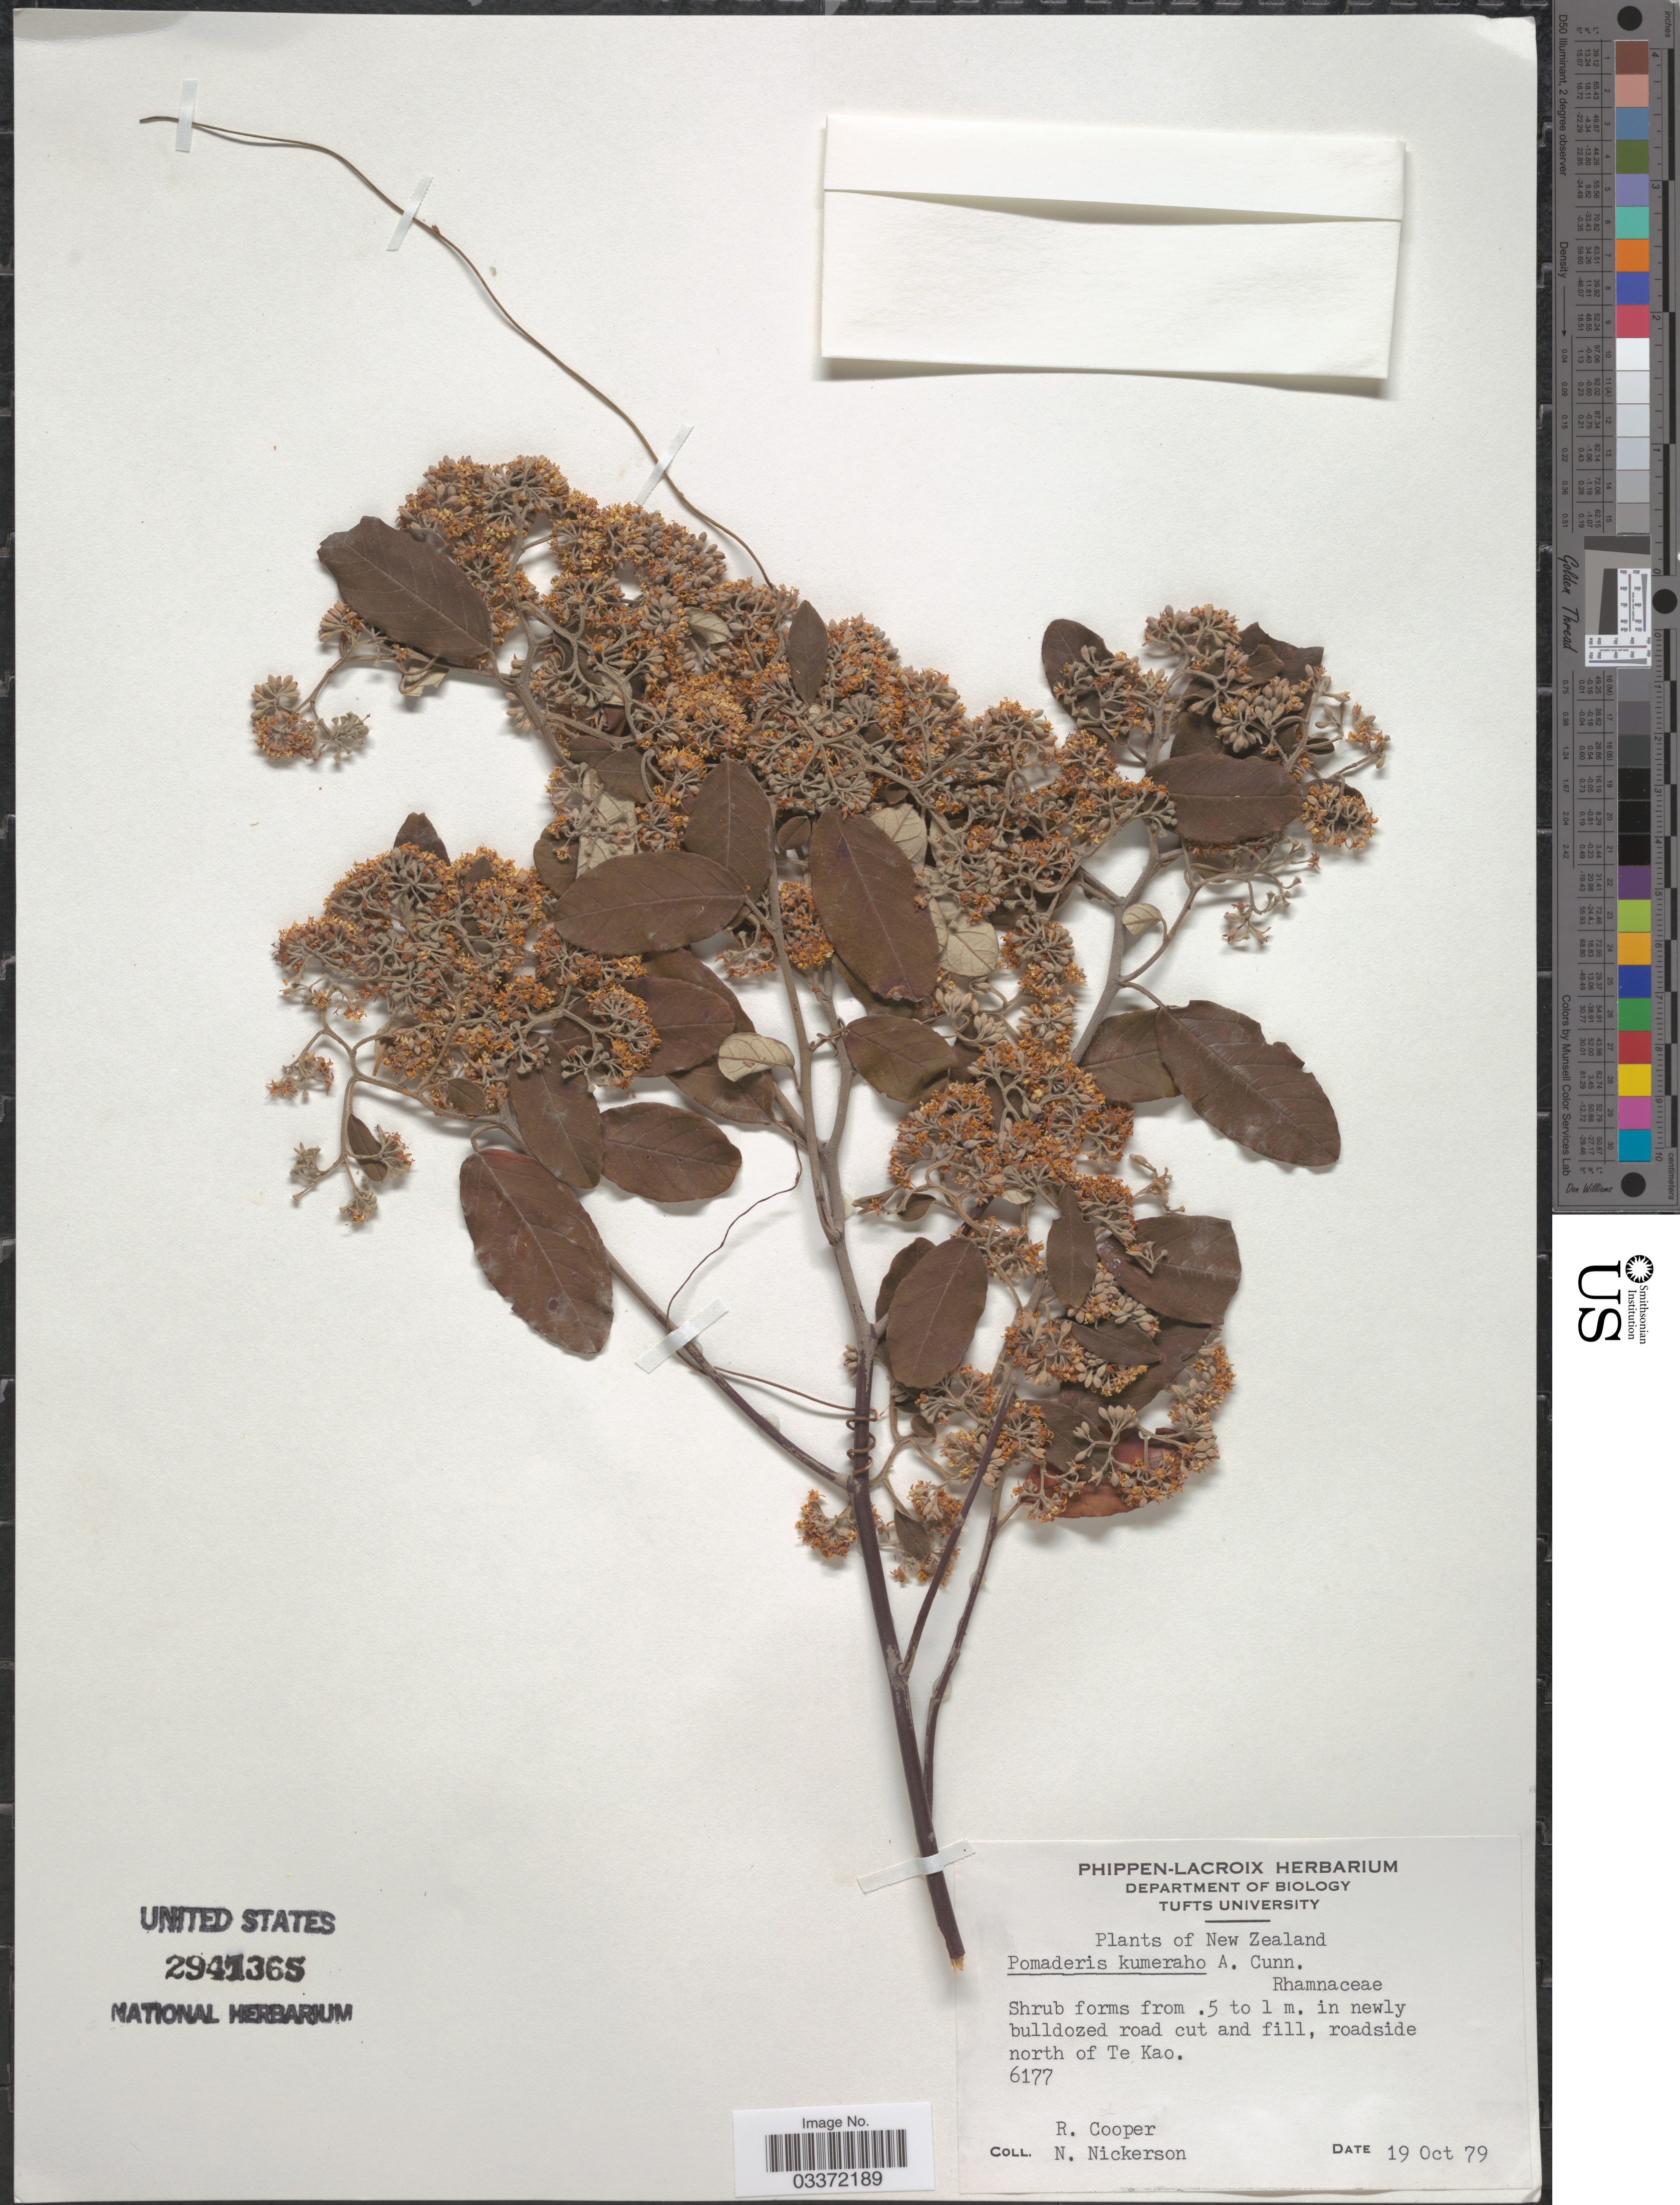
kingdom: Plantae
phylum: Tracheophyta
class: Magnoliopsida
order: Rosales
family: Rhamnaceae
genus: Pomaderris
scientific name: Pomaderris kumeraho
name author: A. Cunn.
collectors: R. Cooper & N. Nickerson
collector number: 6177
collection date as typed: Transcribed d/m/y: 19/10/79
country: New Zealand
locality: Roadside north of Te Kao.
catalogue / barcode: US 2941365